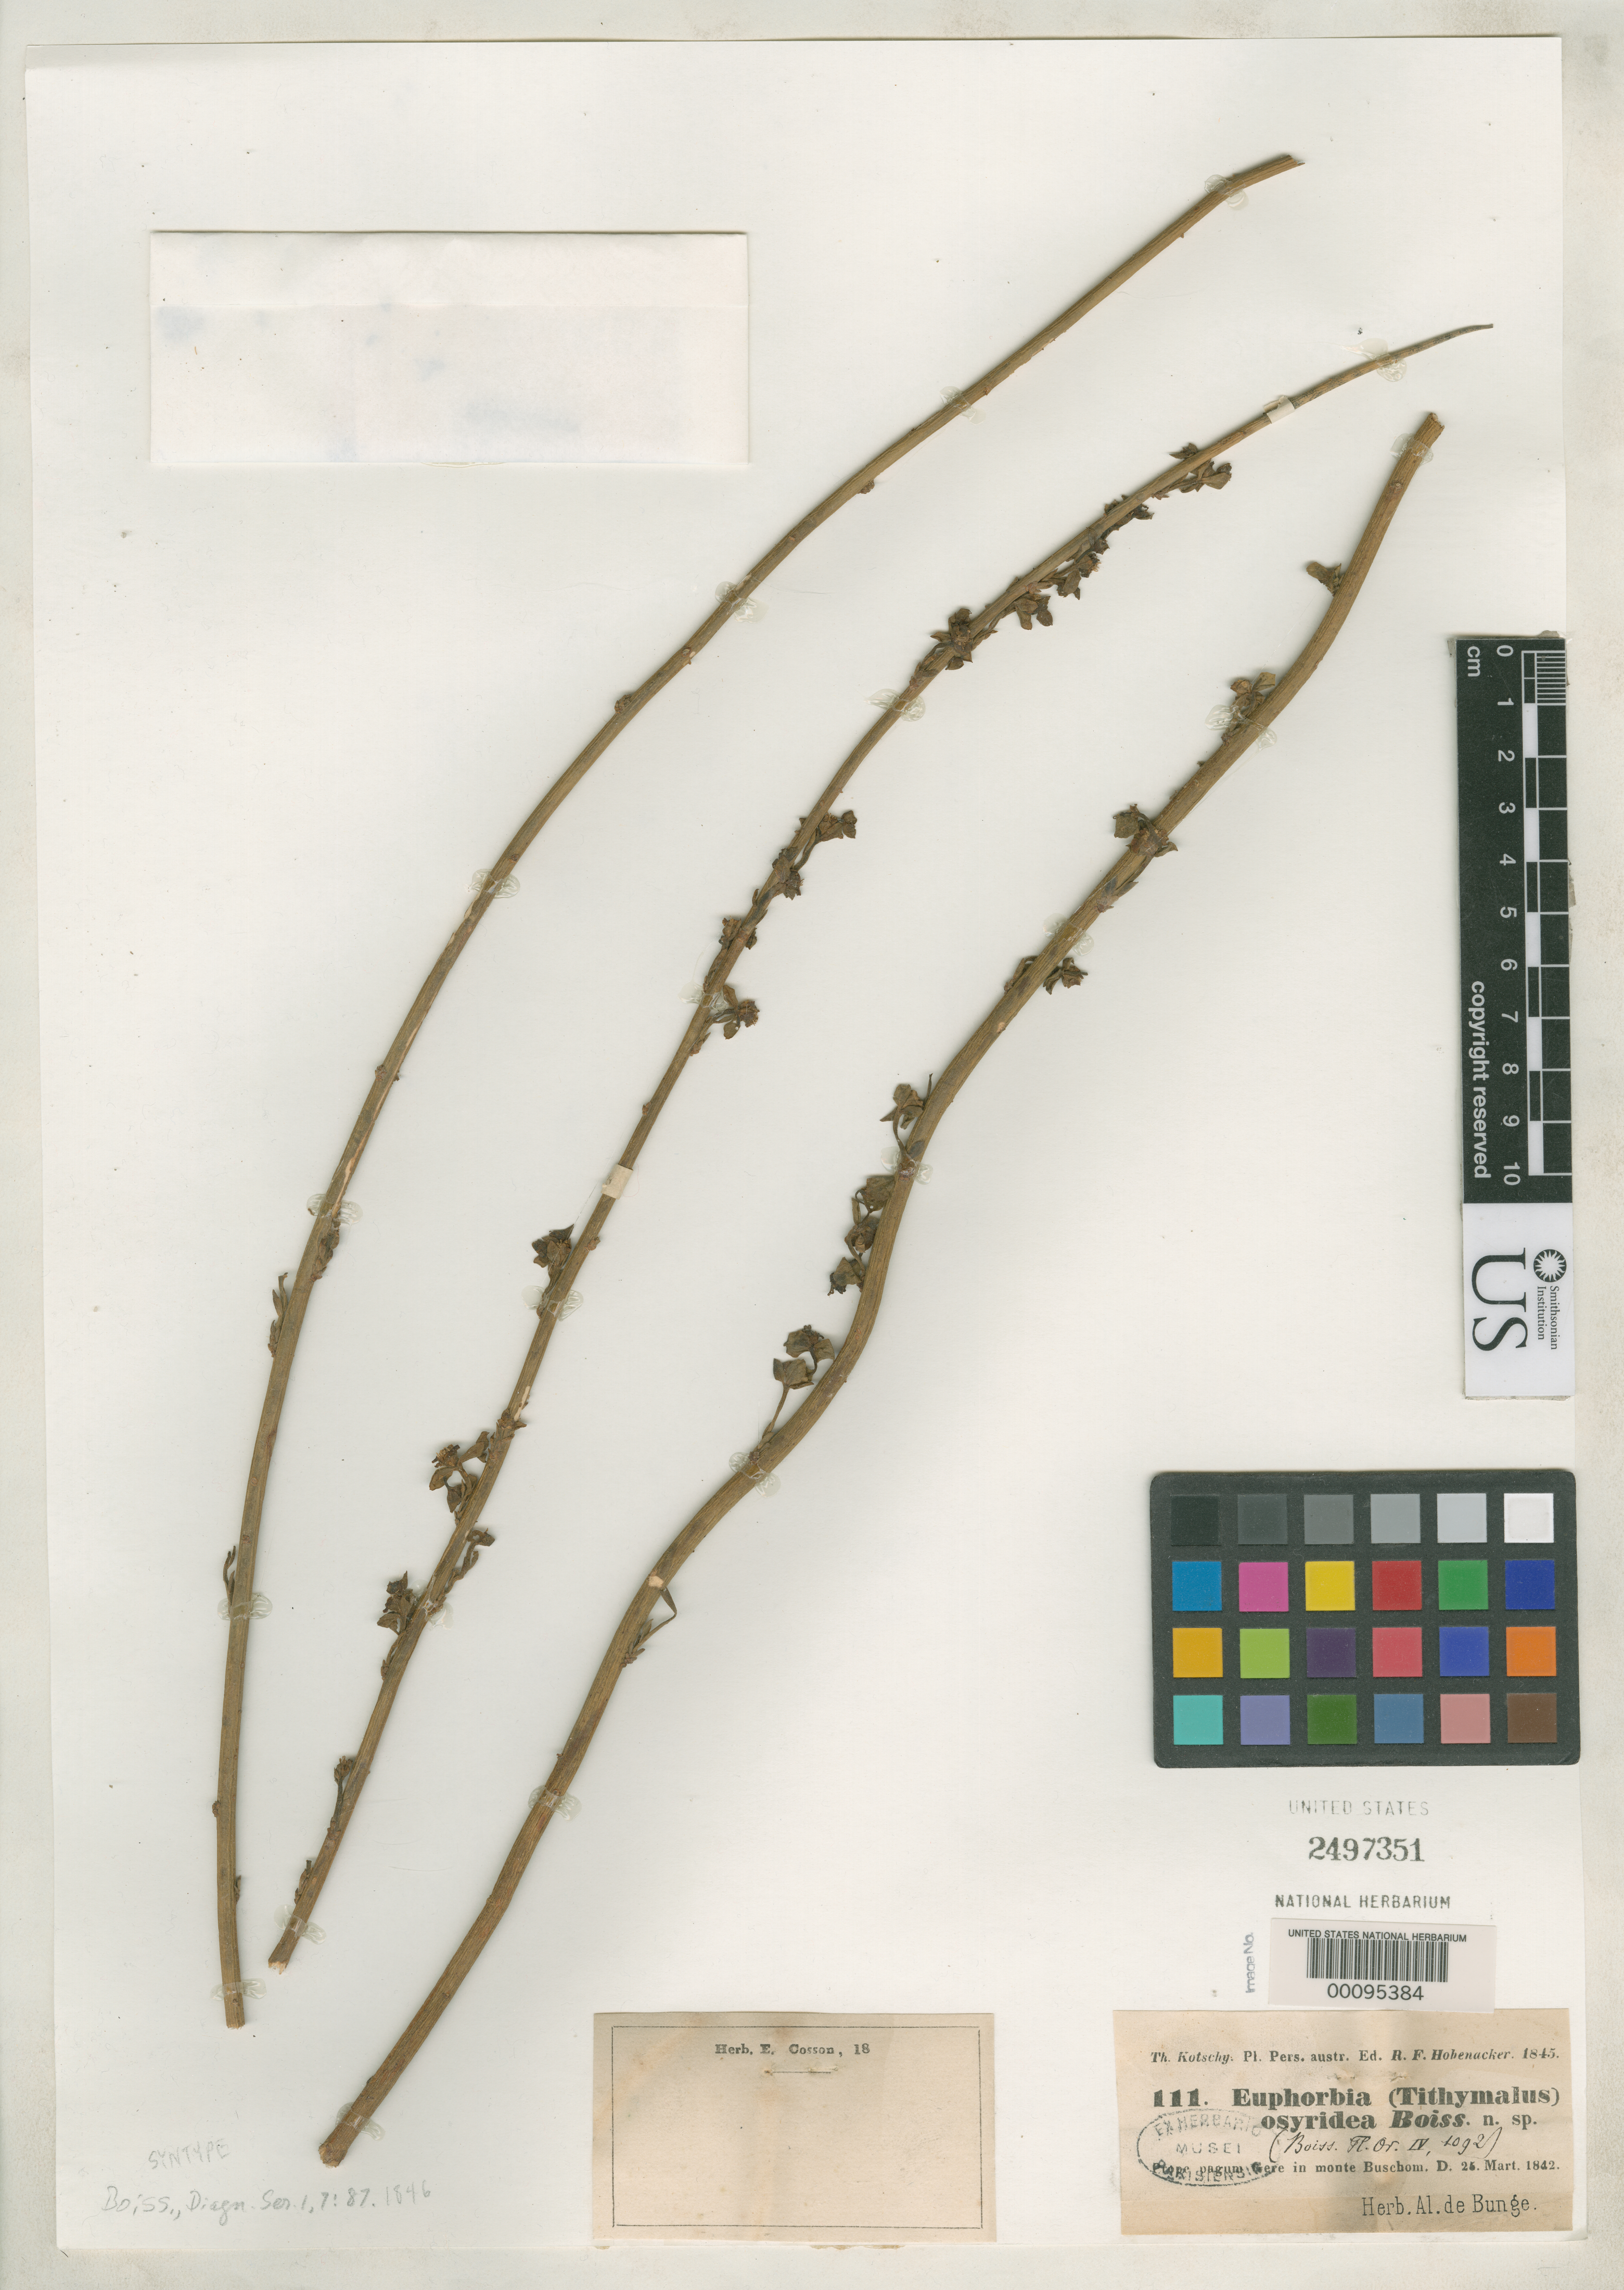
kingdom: Plantae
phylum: Tracheophyta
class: Magnoliopsida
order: Malpighiales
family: Euphorbiaceae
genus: Euphorbia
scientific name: Euphorbia osyridea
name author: Boiss.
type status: Syntype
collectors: K. G. Kotschy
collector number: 111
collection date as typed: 25 Mar 1842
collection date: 1842-03-25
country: Iran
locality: Gere on Mt. Buschom.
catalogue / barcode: US 2497351